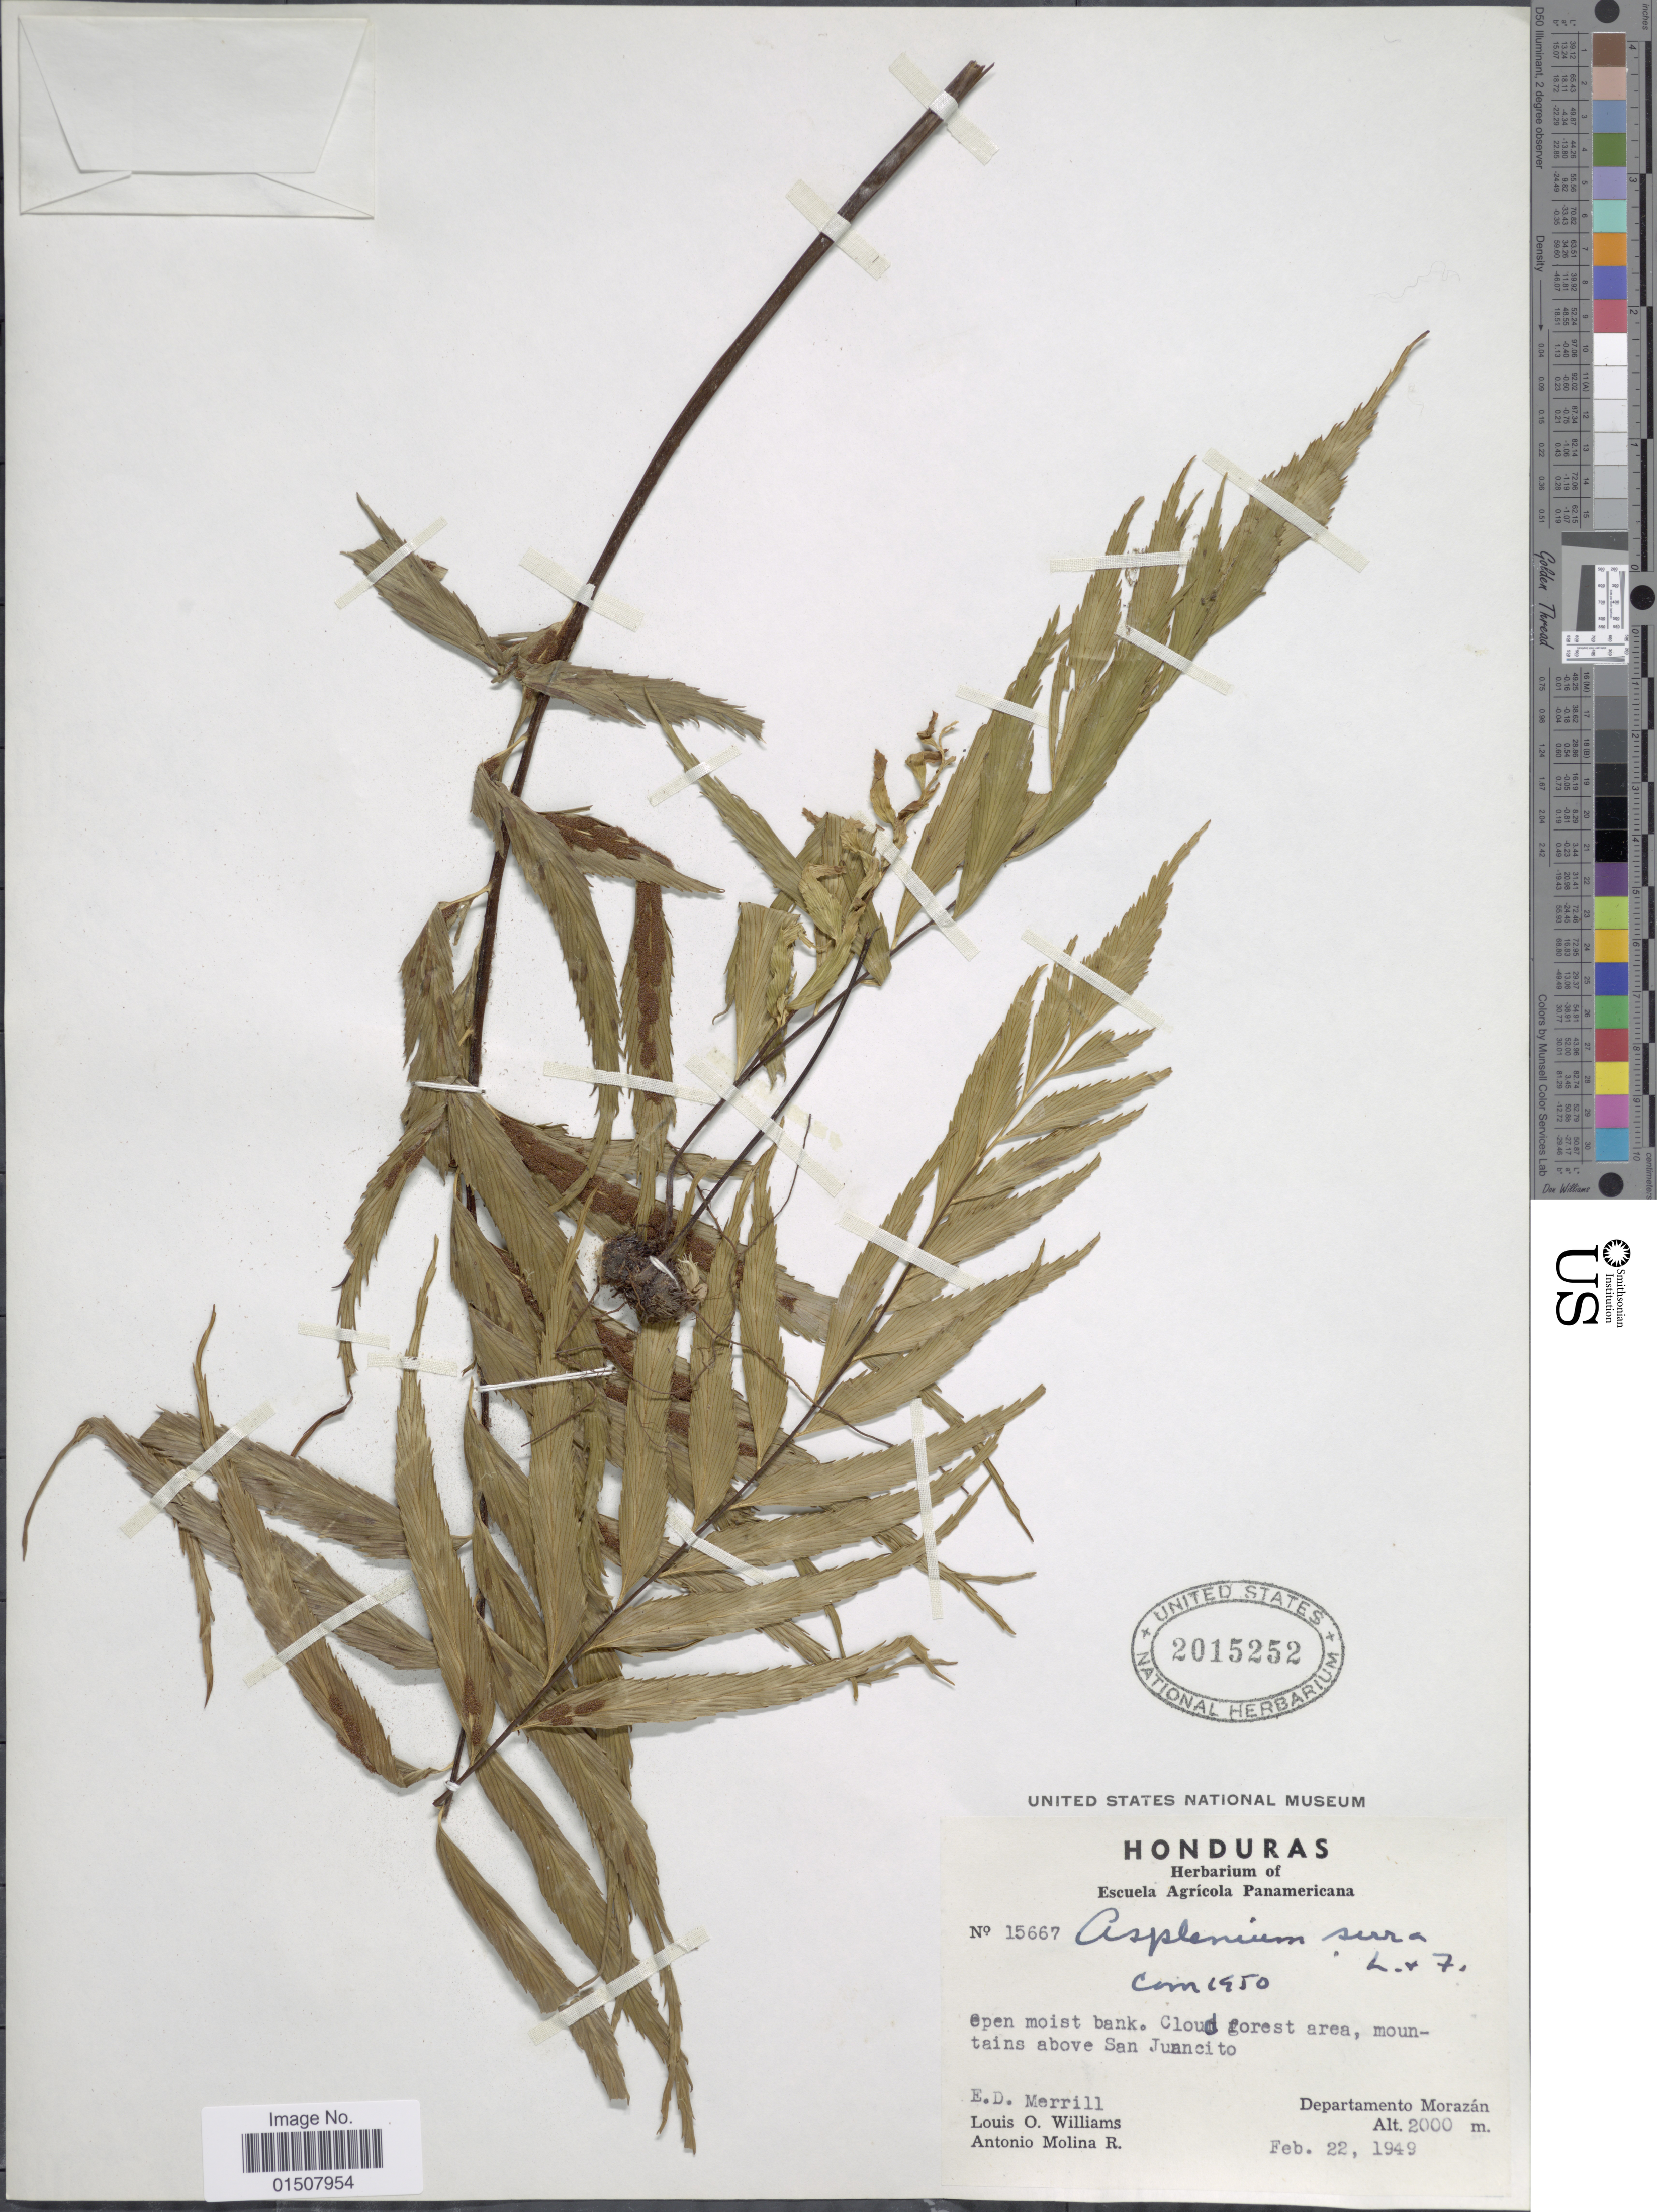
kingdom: Plantae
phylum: Tracheophyta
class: Polypodiopsida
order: Polypodiales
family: Aspleniaceae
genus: Asplenium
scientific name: Asplenium serra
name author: Langsd. & Fisch.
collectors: E. D. Merrill, L. O. Williams & A. Molina R.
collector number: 15667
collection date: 1949-02-22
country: Honduras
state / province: Fco. Morazán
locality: Cloud forest area, mountains above San Juancito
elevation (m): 2000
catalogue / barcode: US 2015252